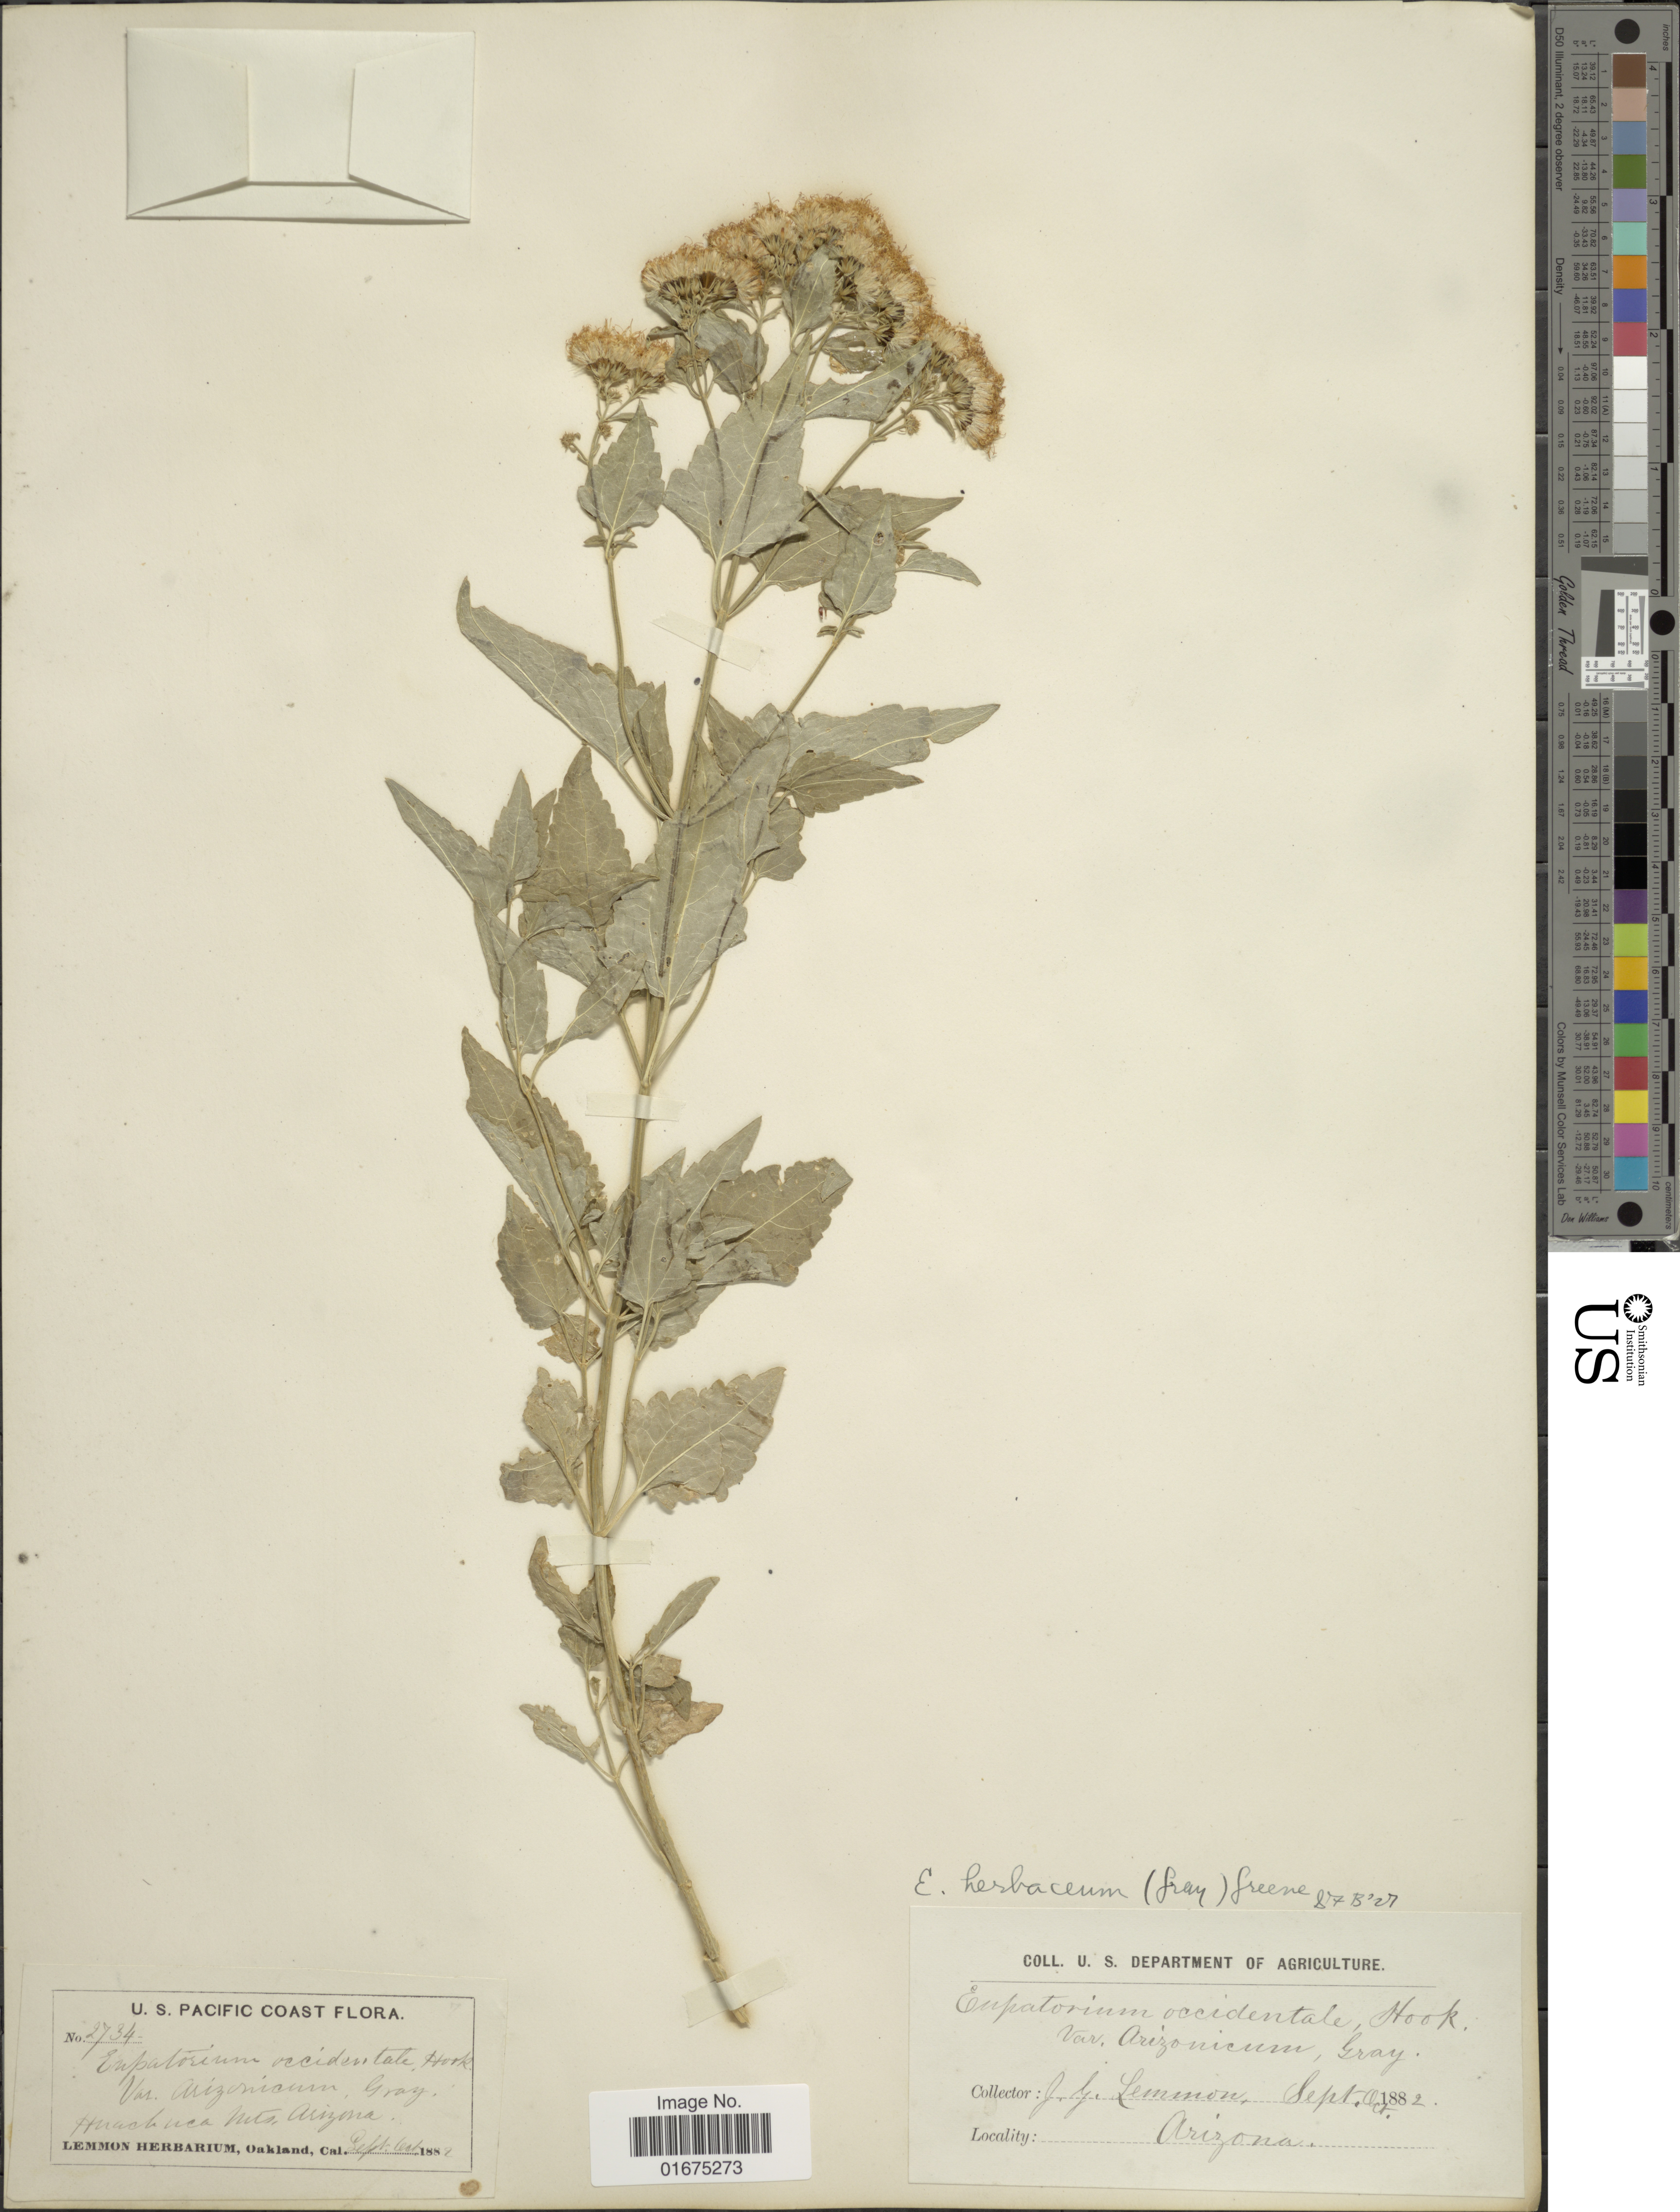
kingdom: Plantae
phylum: Tracheophyta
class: Magnoliopsida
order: Asterales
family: Asteraceae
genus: Ageratina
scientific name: Ageratina herbacea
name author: (A. Gray) R.M. King & H. Rob.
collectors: J. Lemmon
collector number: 2734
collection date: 1882-09/1882-10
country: United States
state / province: Arizona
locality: Huachuca Mts.